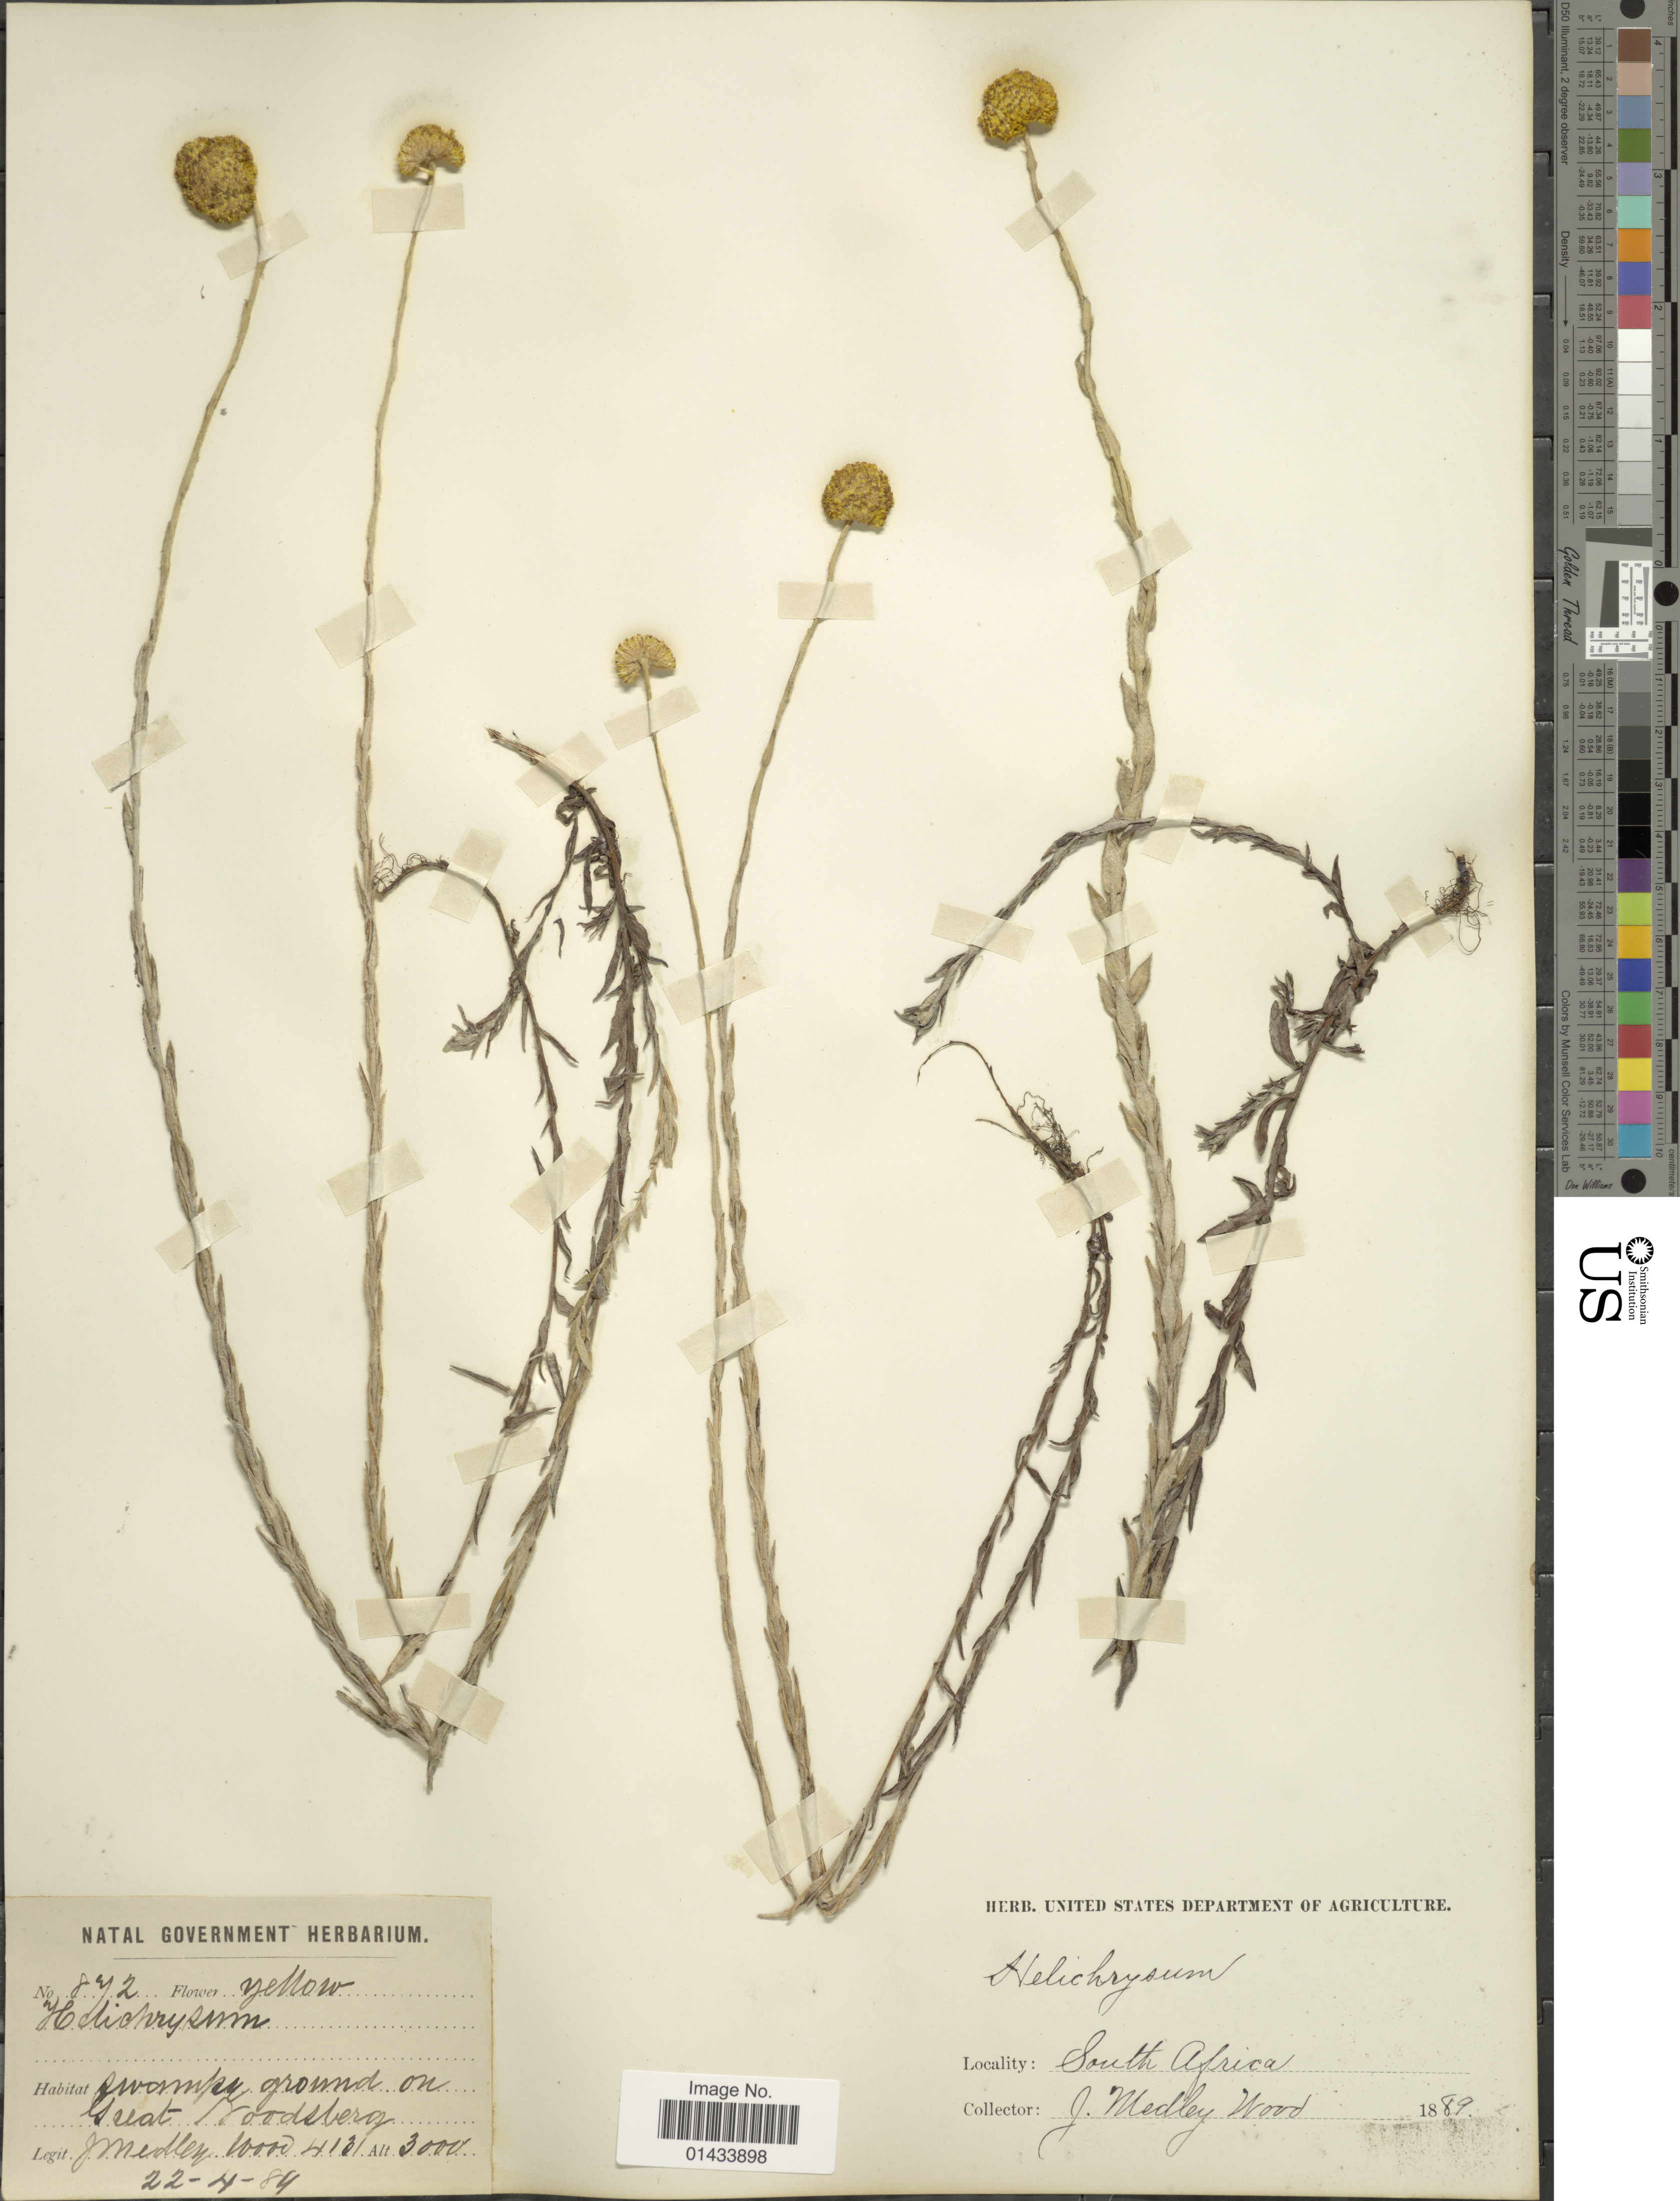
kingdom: Plantae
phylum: Tracheophyta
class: Magnoliopsida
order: Asterales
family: Asteraceae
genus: Helichrysum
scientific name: Helichrysum sp.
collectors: J. M. Wood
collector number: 872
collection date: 1889-04-22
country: South Africa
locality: Swampy ground on Great Woodsberg